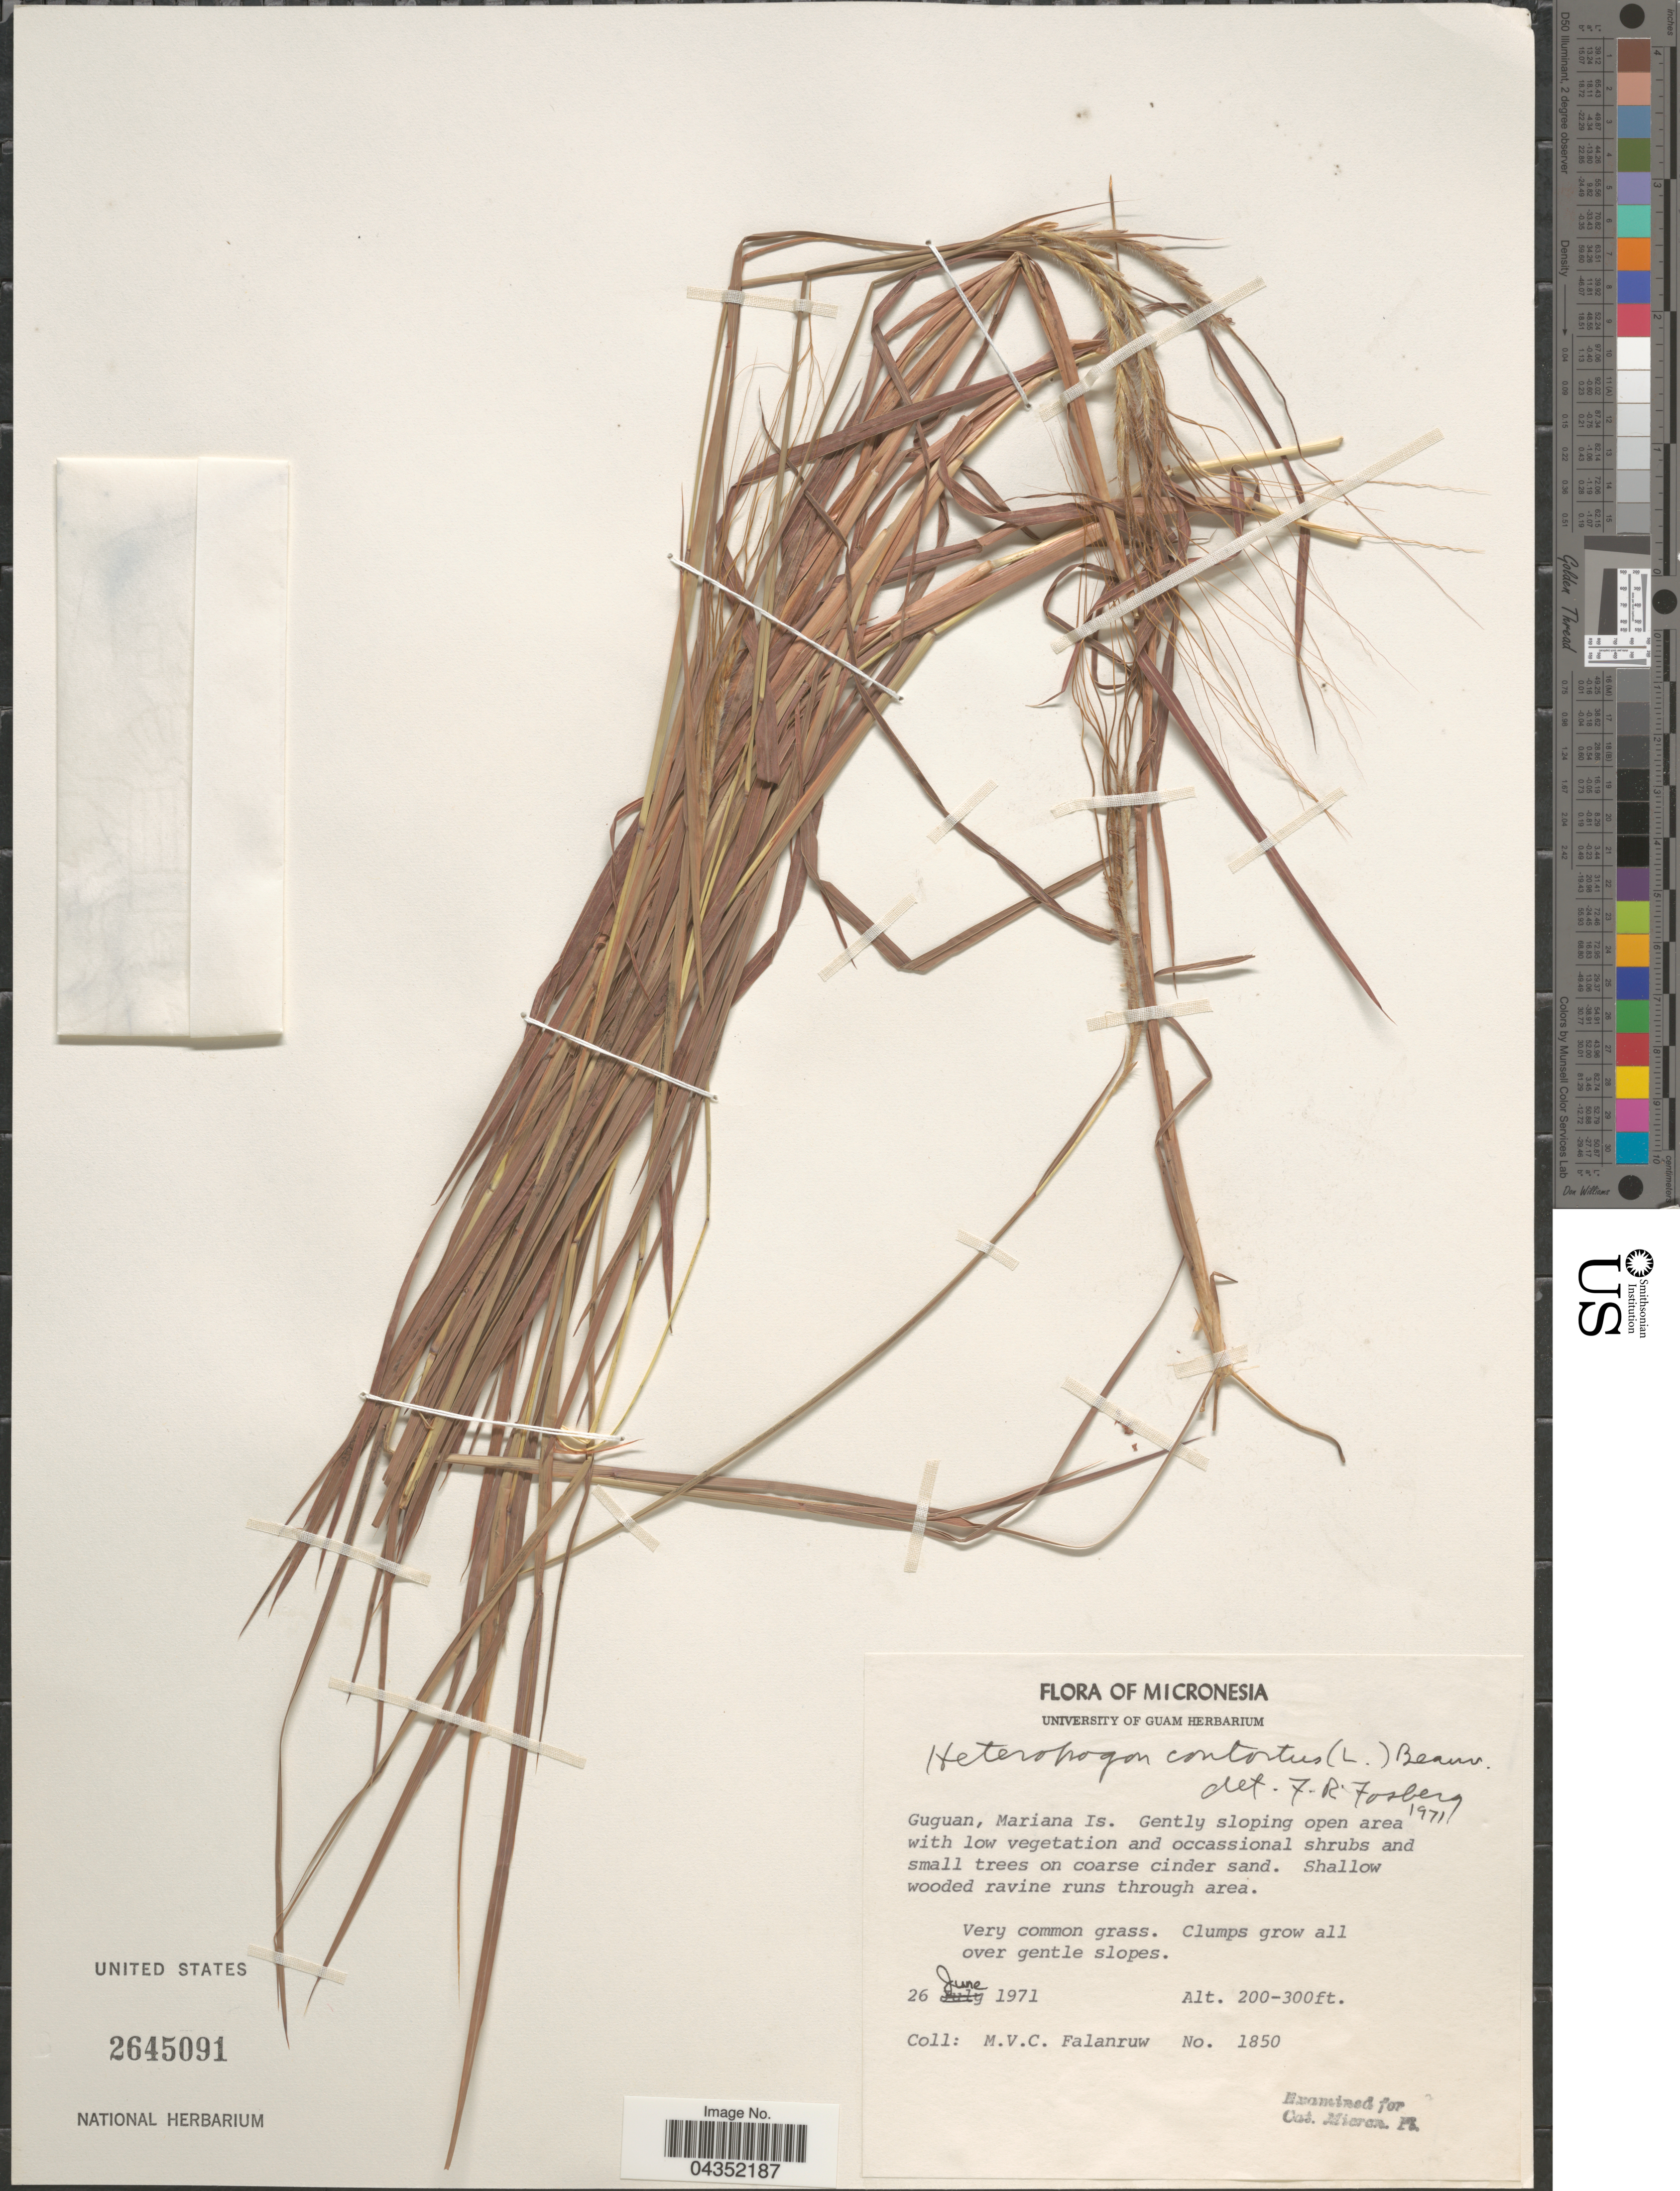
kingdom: Plantae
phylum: Tracheophyta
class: Liliopsida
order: Poales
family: Poaceae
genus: Heteropogon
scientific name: Heteropogon contortus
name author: (L.) P. Beauv. ex Roem. & Schult.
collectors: M. V. Falanruw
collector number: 1850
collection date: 1971-06-26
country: Northern Mariana Islands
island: Guguan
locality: Guguan, Mariana Is.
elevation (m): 61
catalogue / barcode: US 2645091